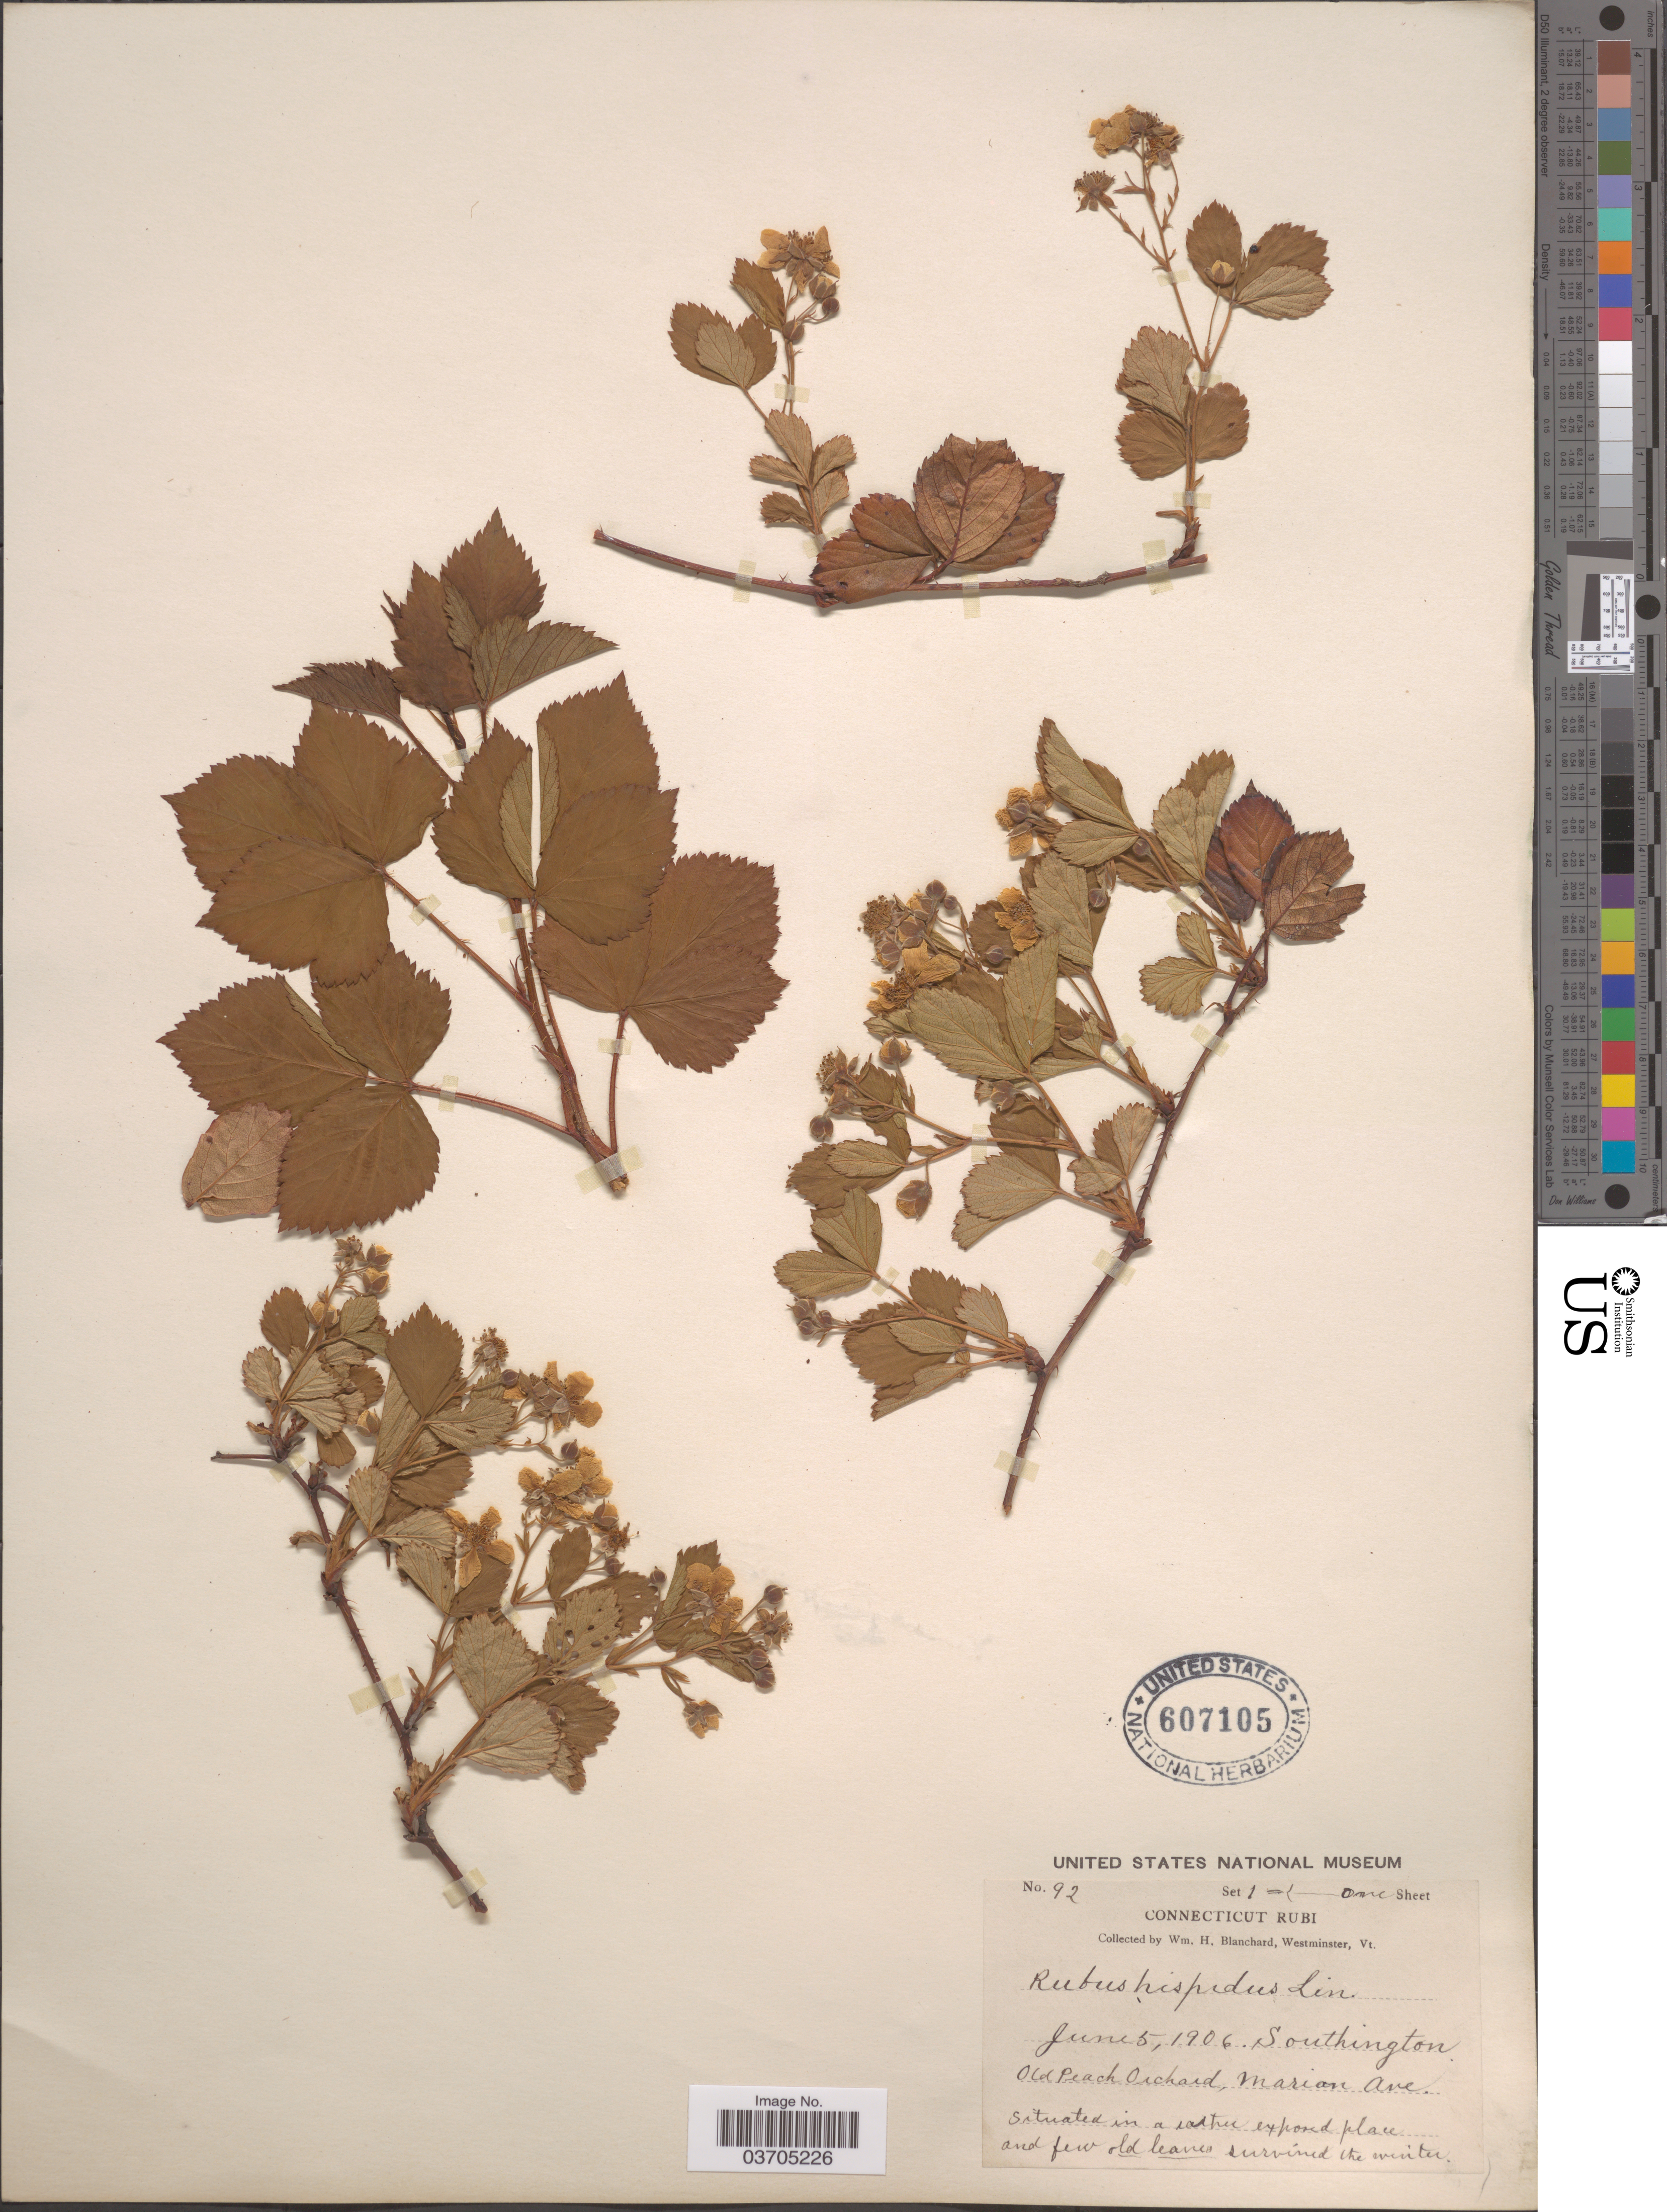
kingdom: Plantae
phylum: Tracheophyta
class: Magnoliopsida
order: Rosales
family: Rosaceae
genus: Rubus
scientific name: Rubus hispidus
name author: L.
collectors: W. H. Blanchard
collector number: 92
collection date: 1906-06-05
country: United States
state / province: Connecticut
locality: Southington, Old Peach Orchard, Marion Ave.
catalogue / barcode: US 607105